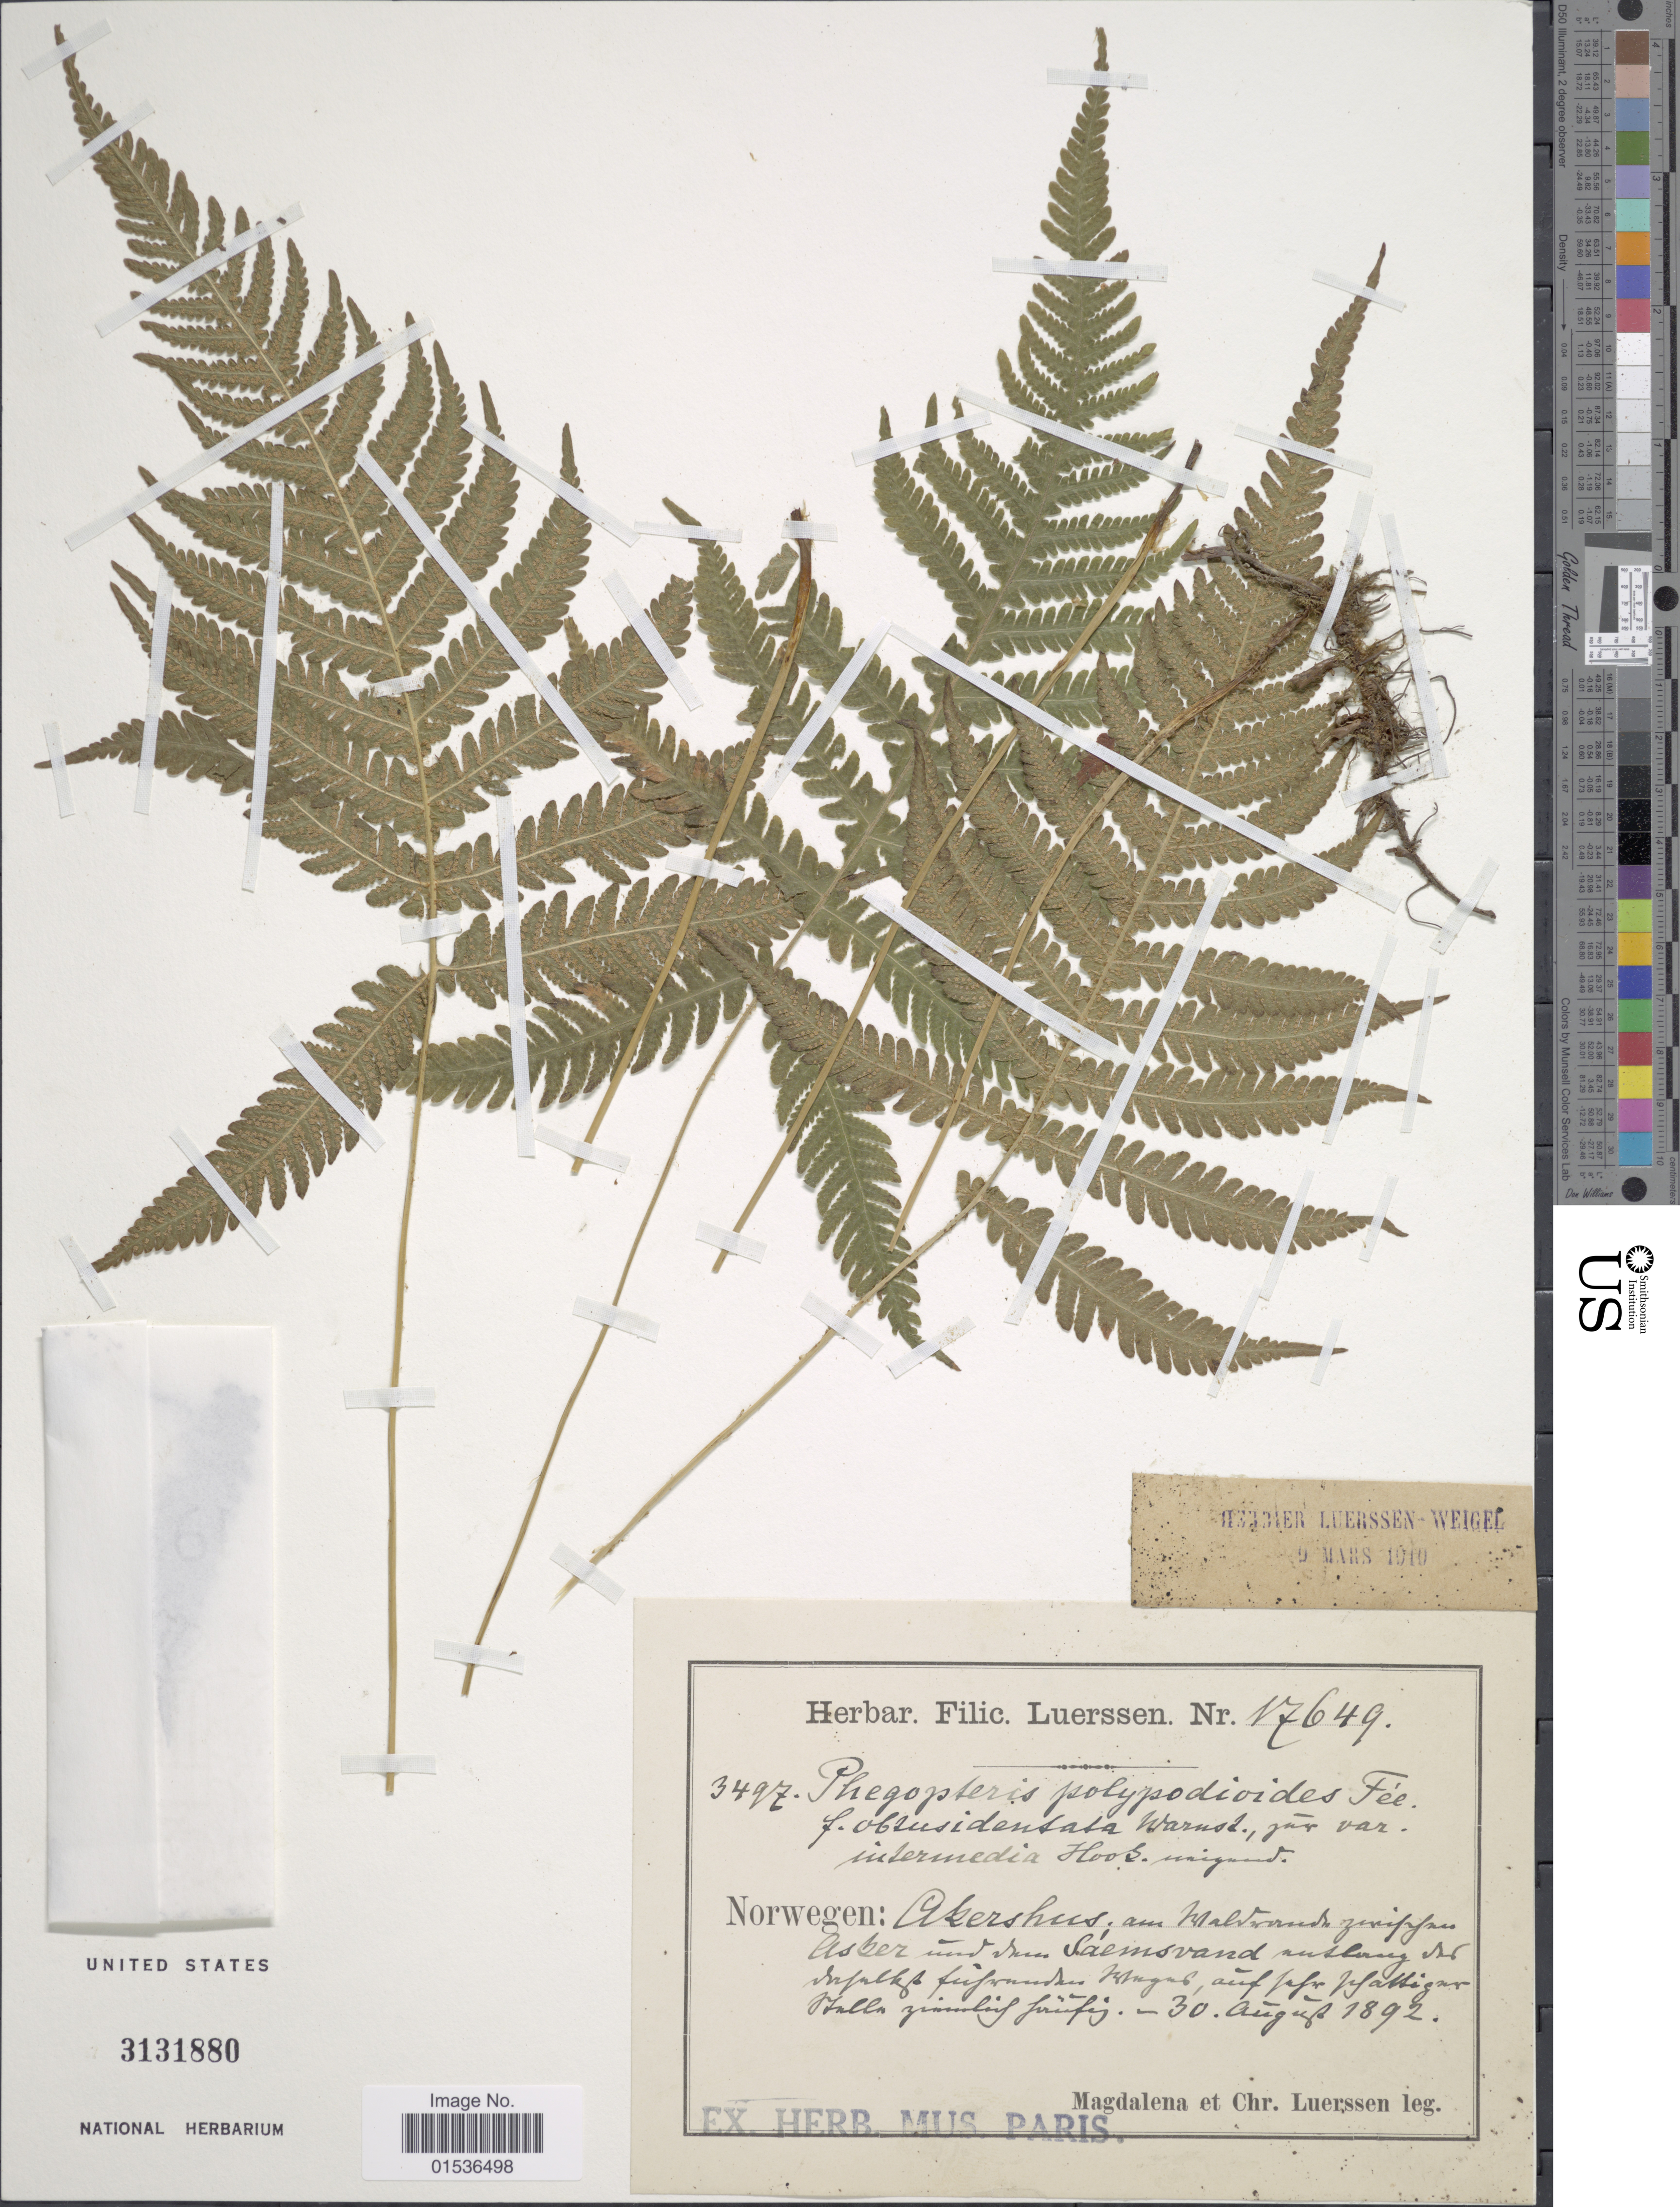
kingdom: Plantae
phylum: Tracheophyta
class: Polypodiopsida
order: Polypodiales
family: Thelypteridaceae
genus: Phegopteris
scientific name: Phegopteris connectilis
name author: (Michx.) Watt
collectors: Magdalena & C. Luerssen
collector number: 17649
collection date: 1892-08-30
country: Norway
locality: Norwegen: Akershus; Am Wald runds [illegible text] Asker [illegible text] Almsvand [illegible text]. [interpreted]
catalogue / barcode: US 3131880